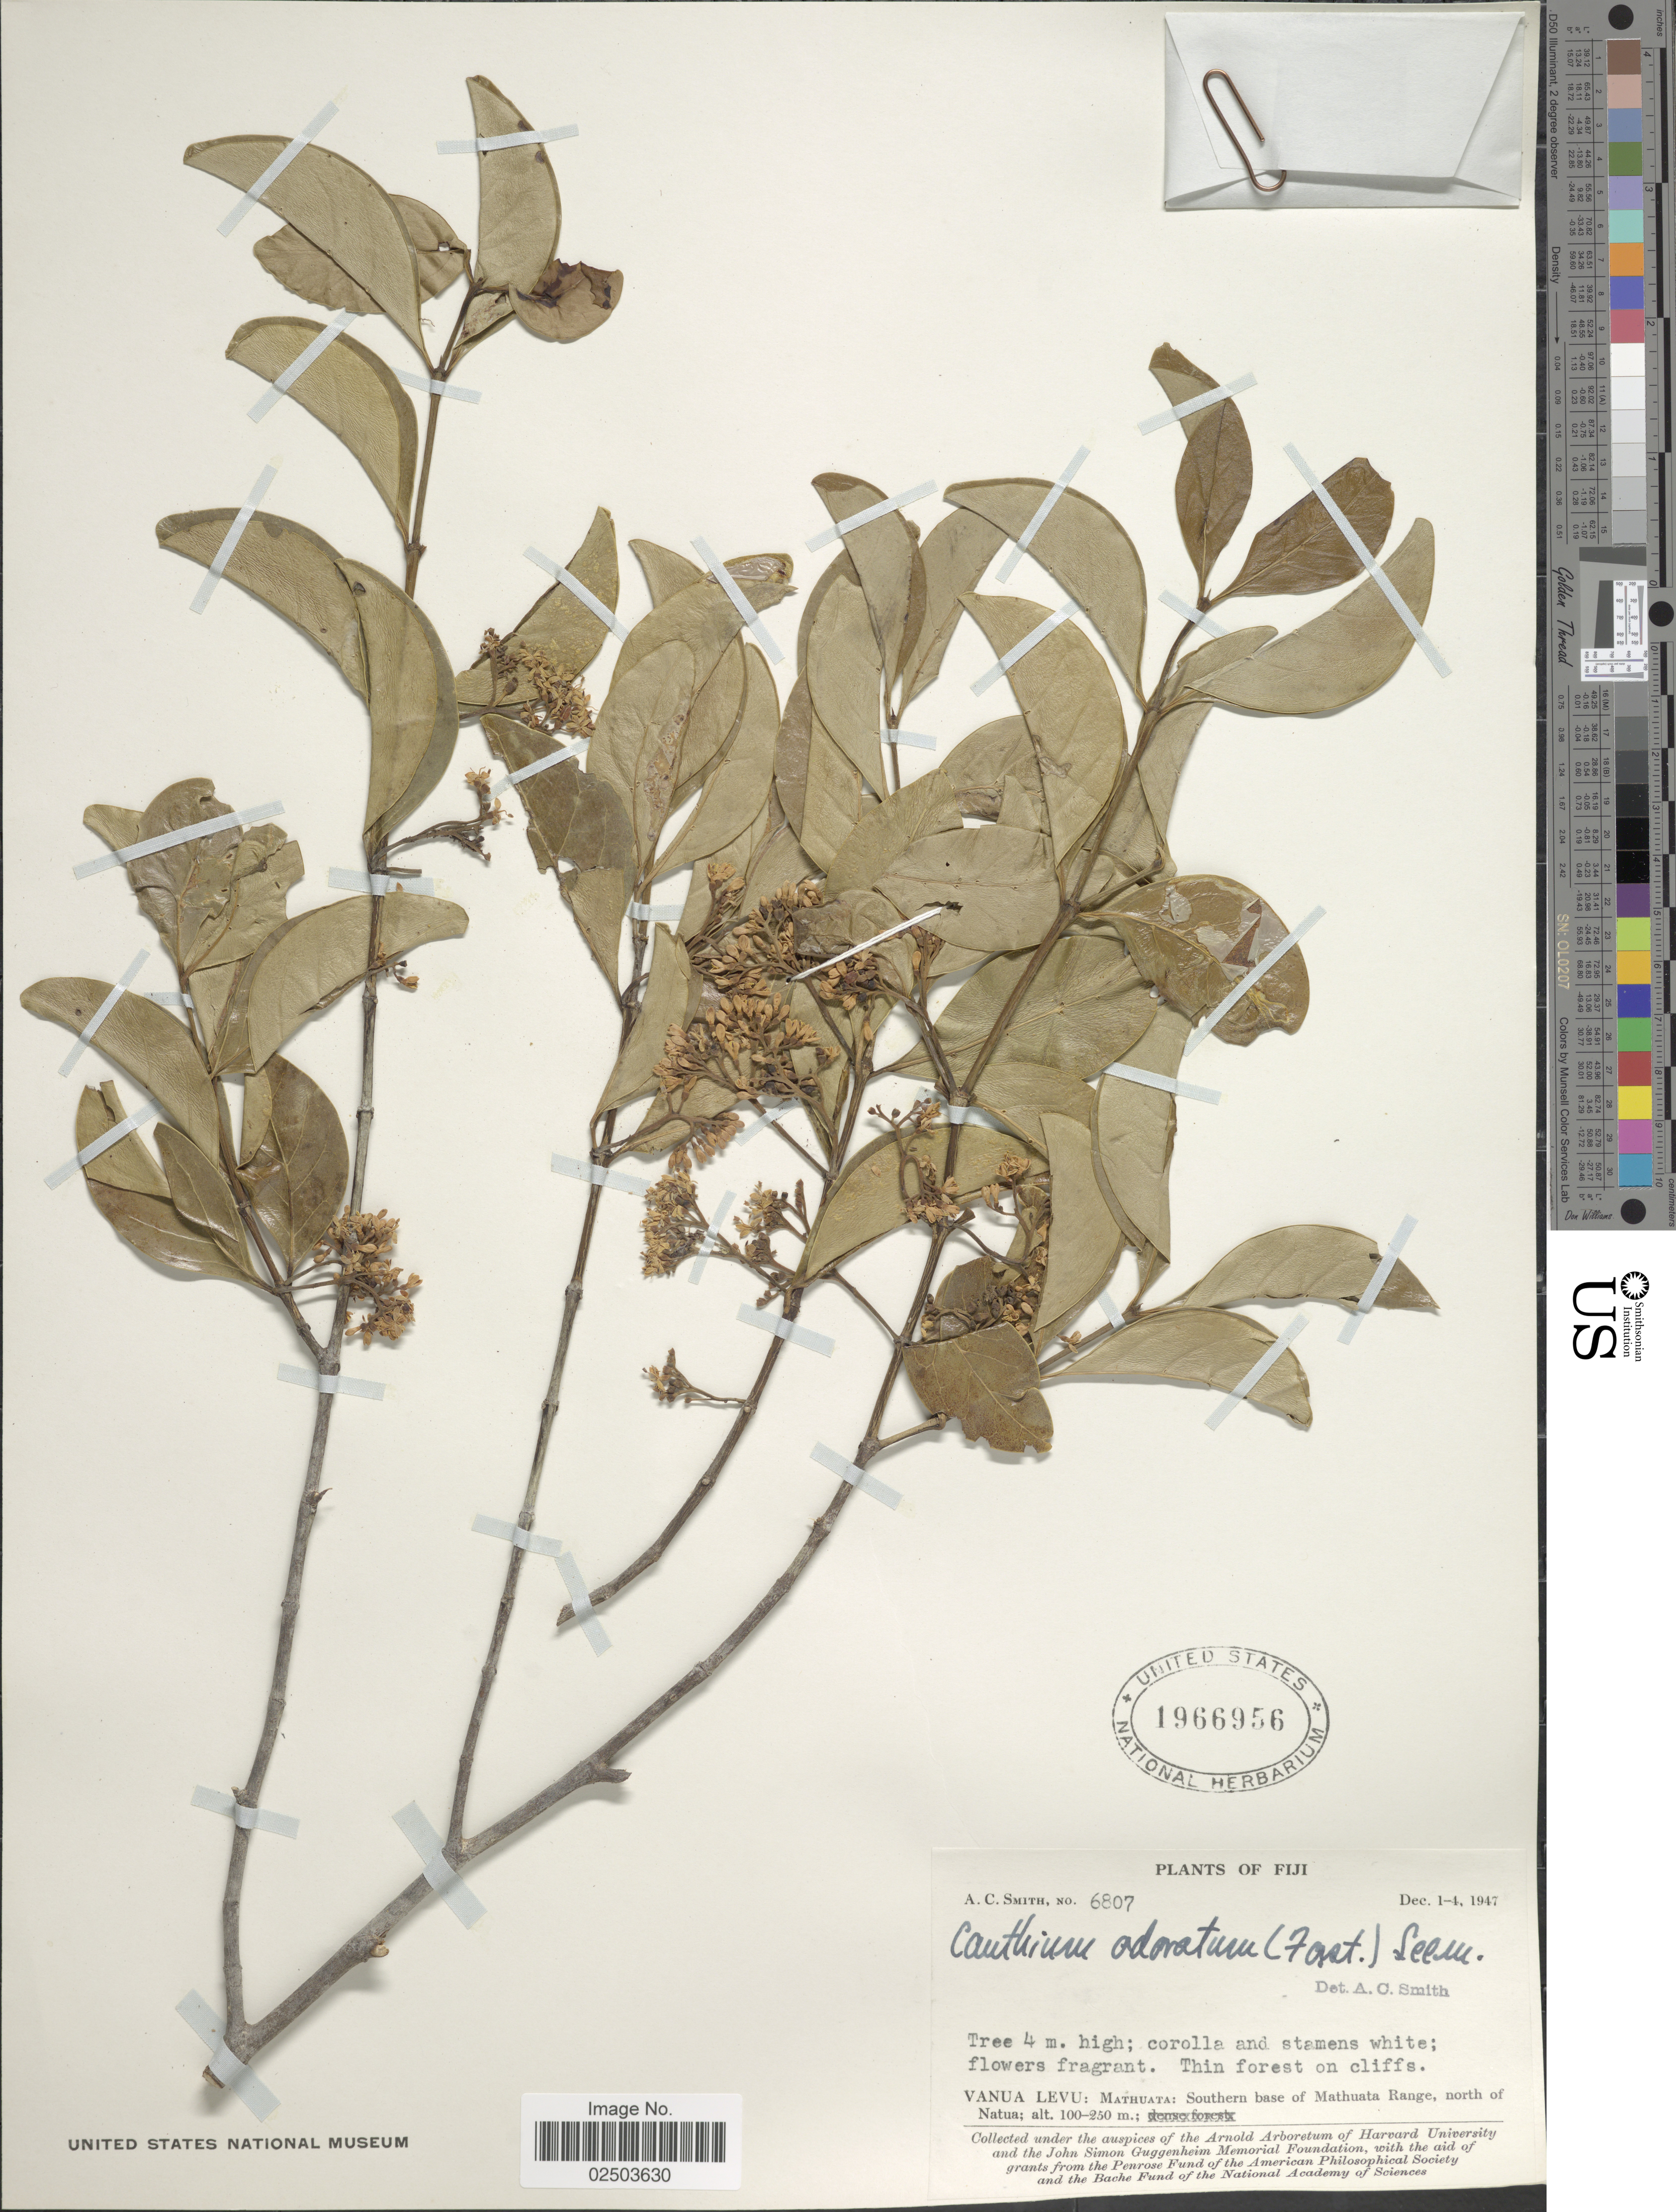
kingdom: Plantae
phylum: Tracheophyta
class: Magnoliopsida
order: Gentianales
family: Rubiaceae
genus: Psydrax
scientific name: Psydrax odorata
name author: (G. Forst.) A.C. Sm. & S.P. Darwin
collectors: A. C. Smith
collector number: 6807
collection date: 1947-12-01/1947-12-04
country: Fiji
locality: Vanua Levu: Mathuata: southern base of Mathuata Range, north of Natua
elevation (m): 100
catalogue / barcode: US 1966956